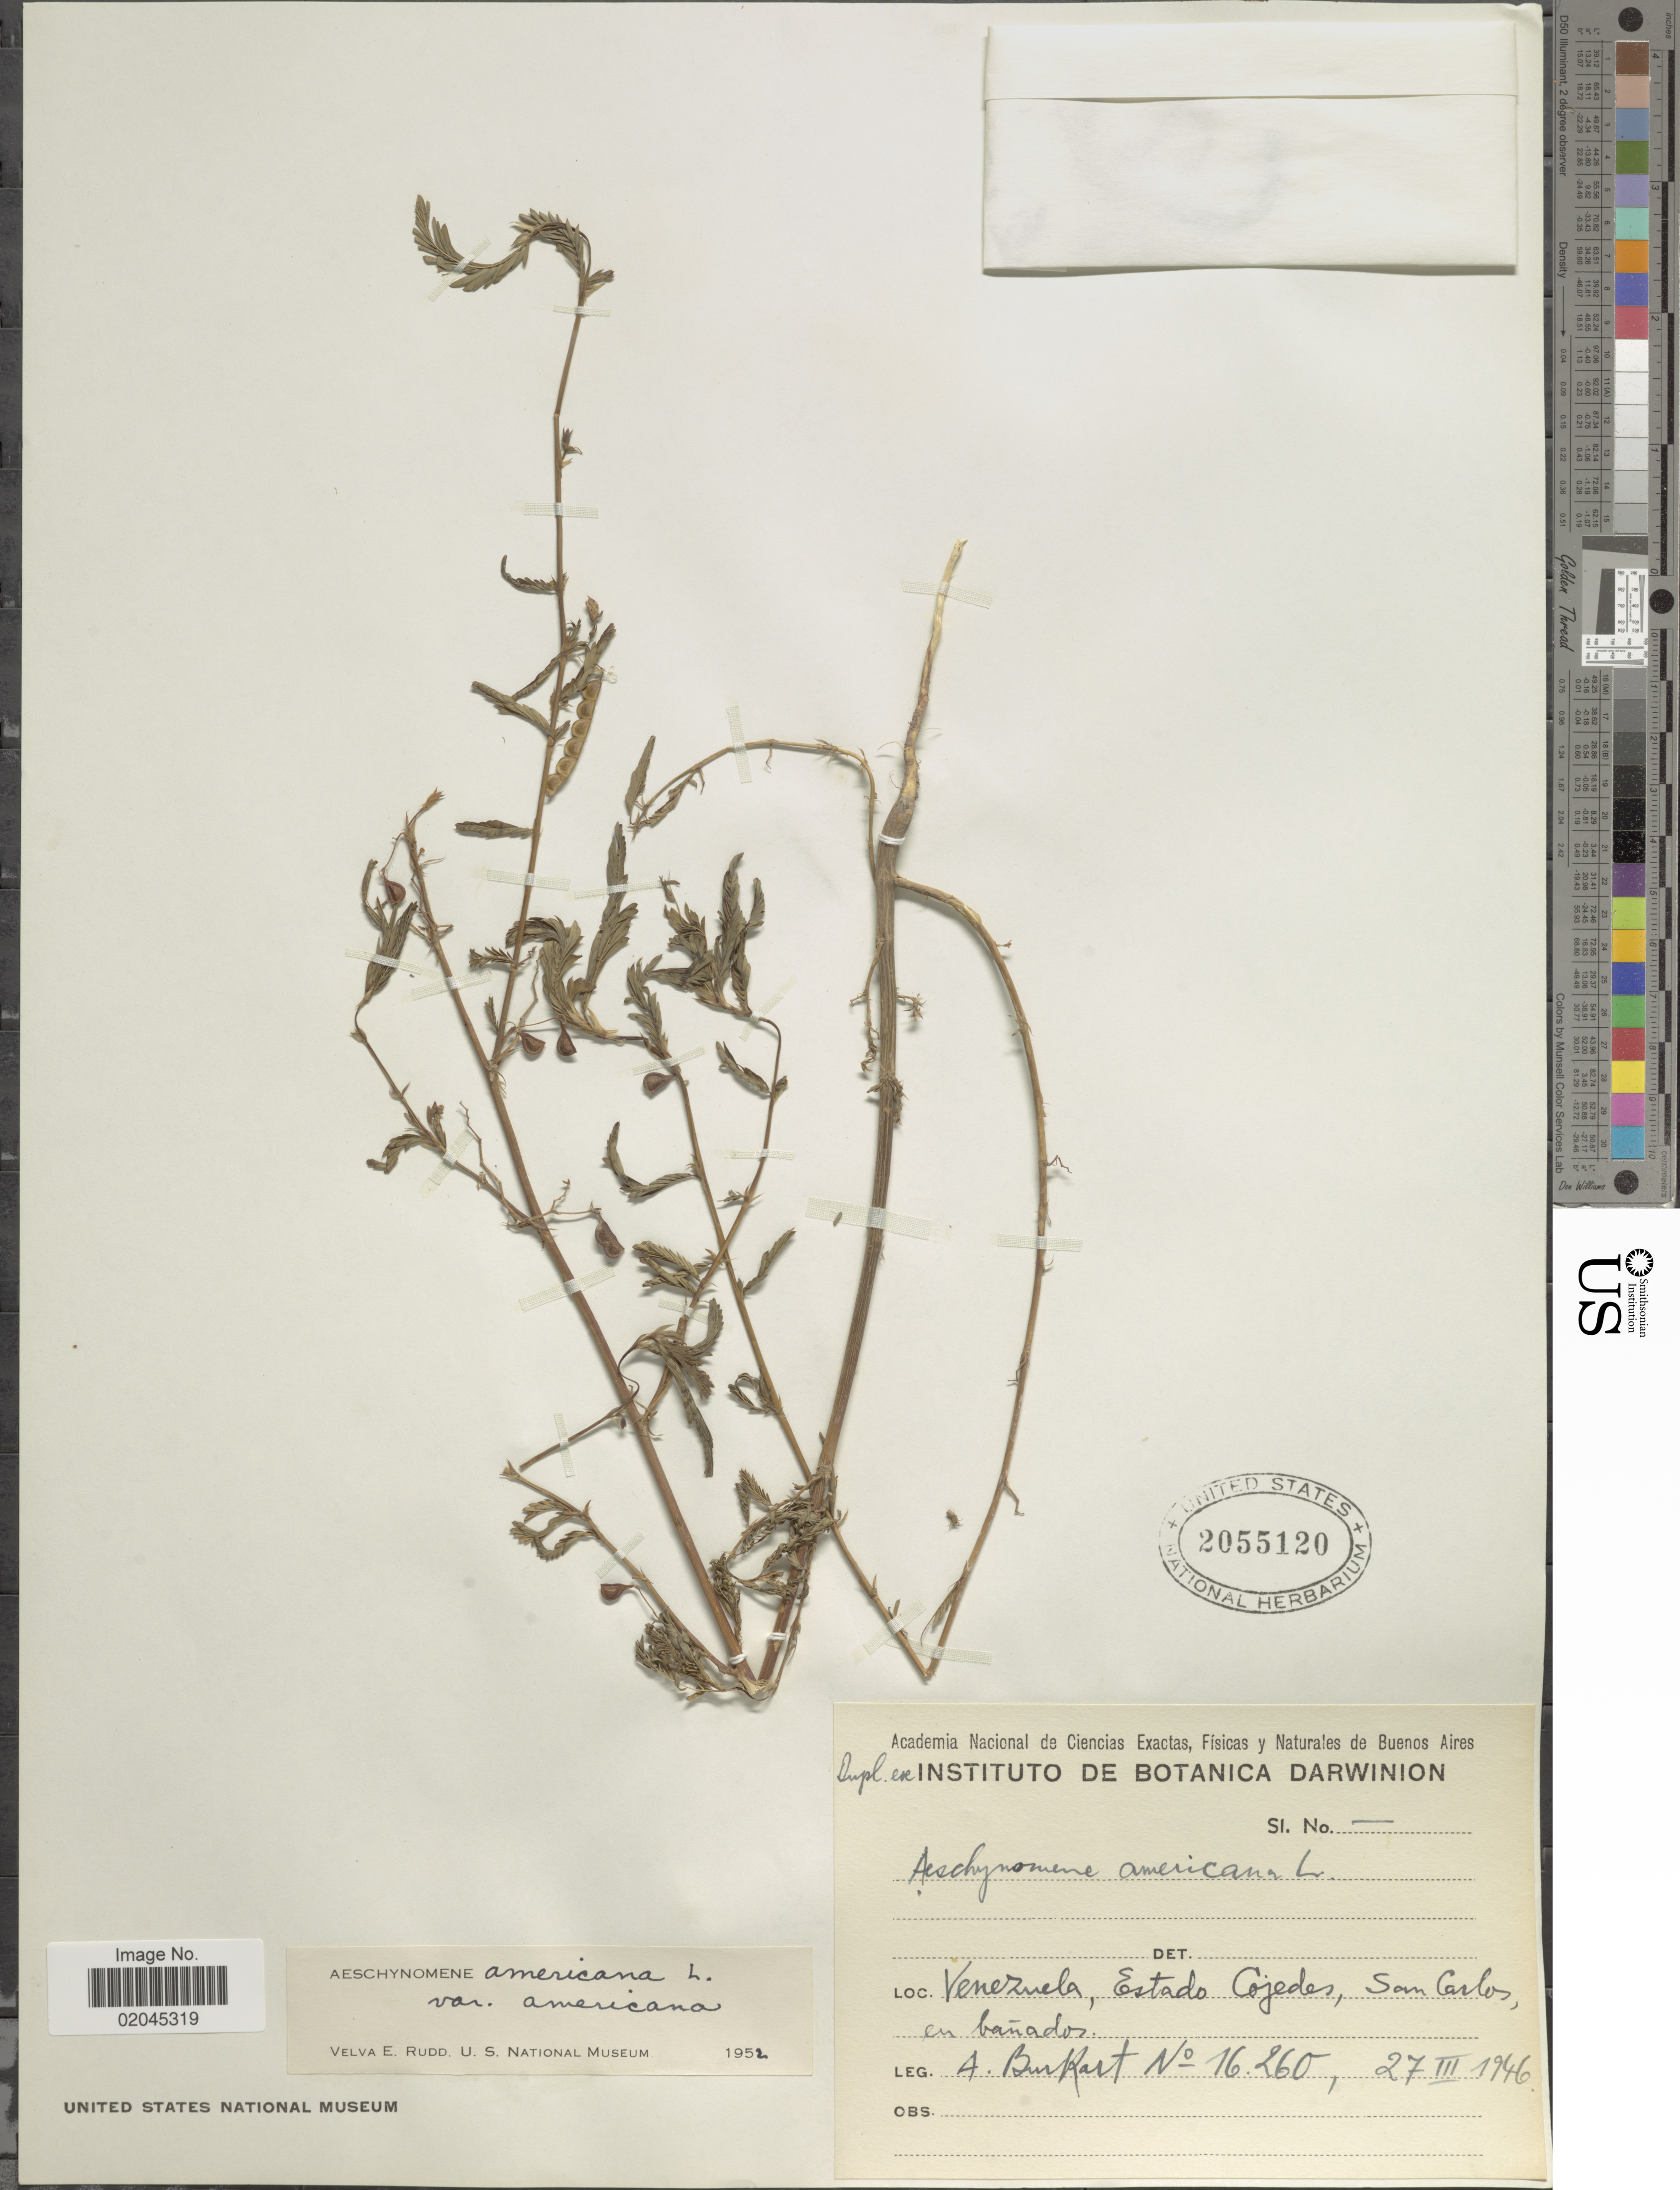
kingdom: Plantae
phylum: Tracheophyta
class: Magnoliopsida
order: Fabales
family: Fabaceae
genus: Aeschynomene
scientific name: Aeschynomene americana var. americana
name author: L.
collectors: A. E. Burkart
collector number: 16260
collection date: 1946-03-27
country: Venezuela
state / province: Cojedes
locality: Estado Cojedos, San Carlos en bañados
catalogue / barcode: US 2055120